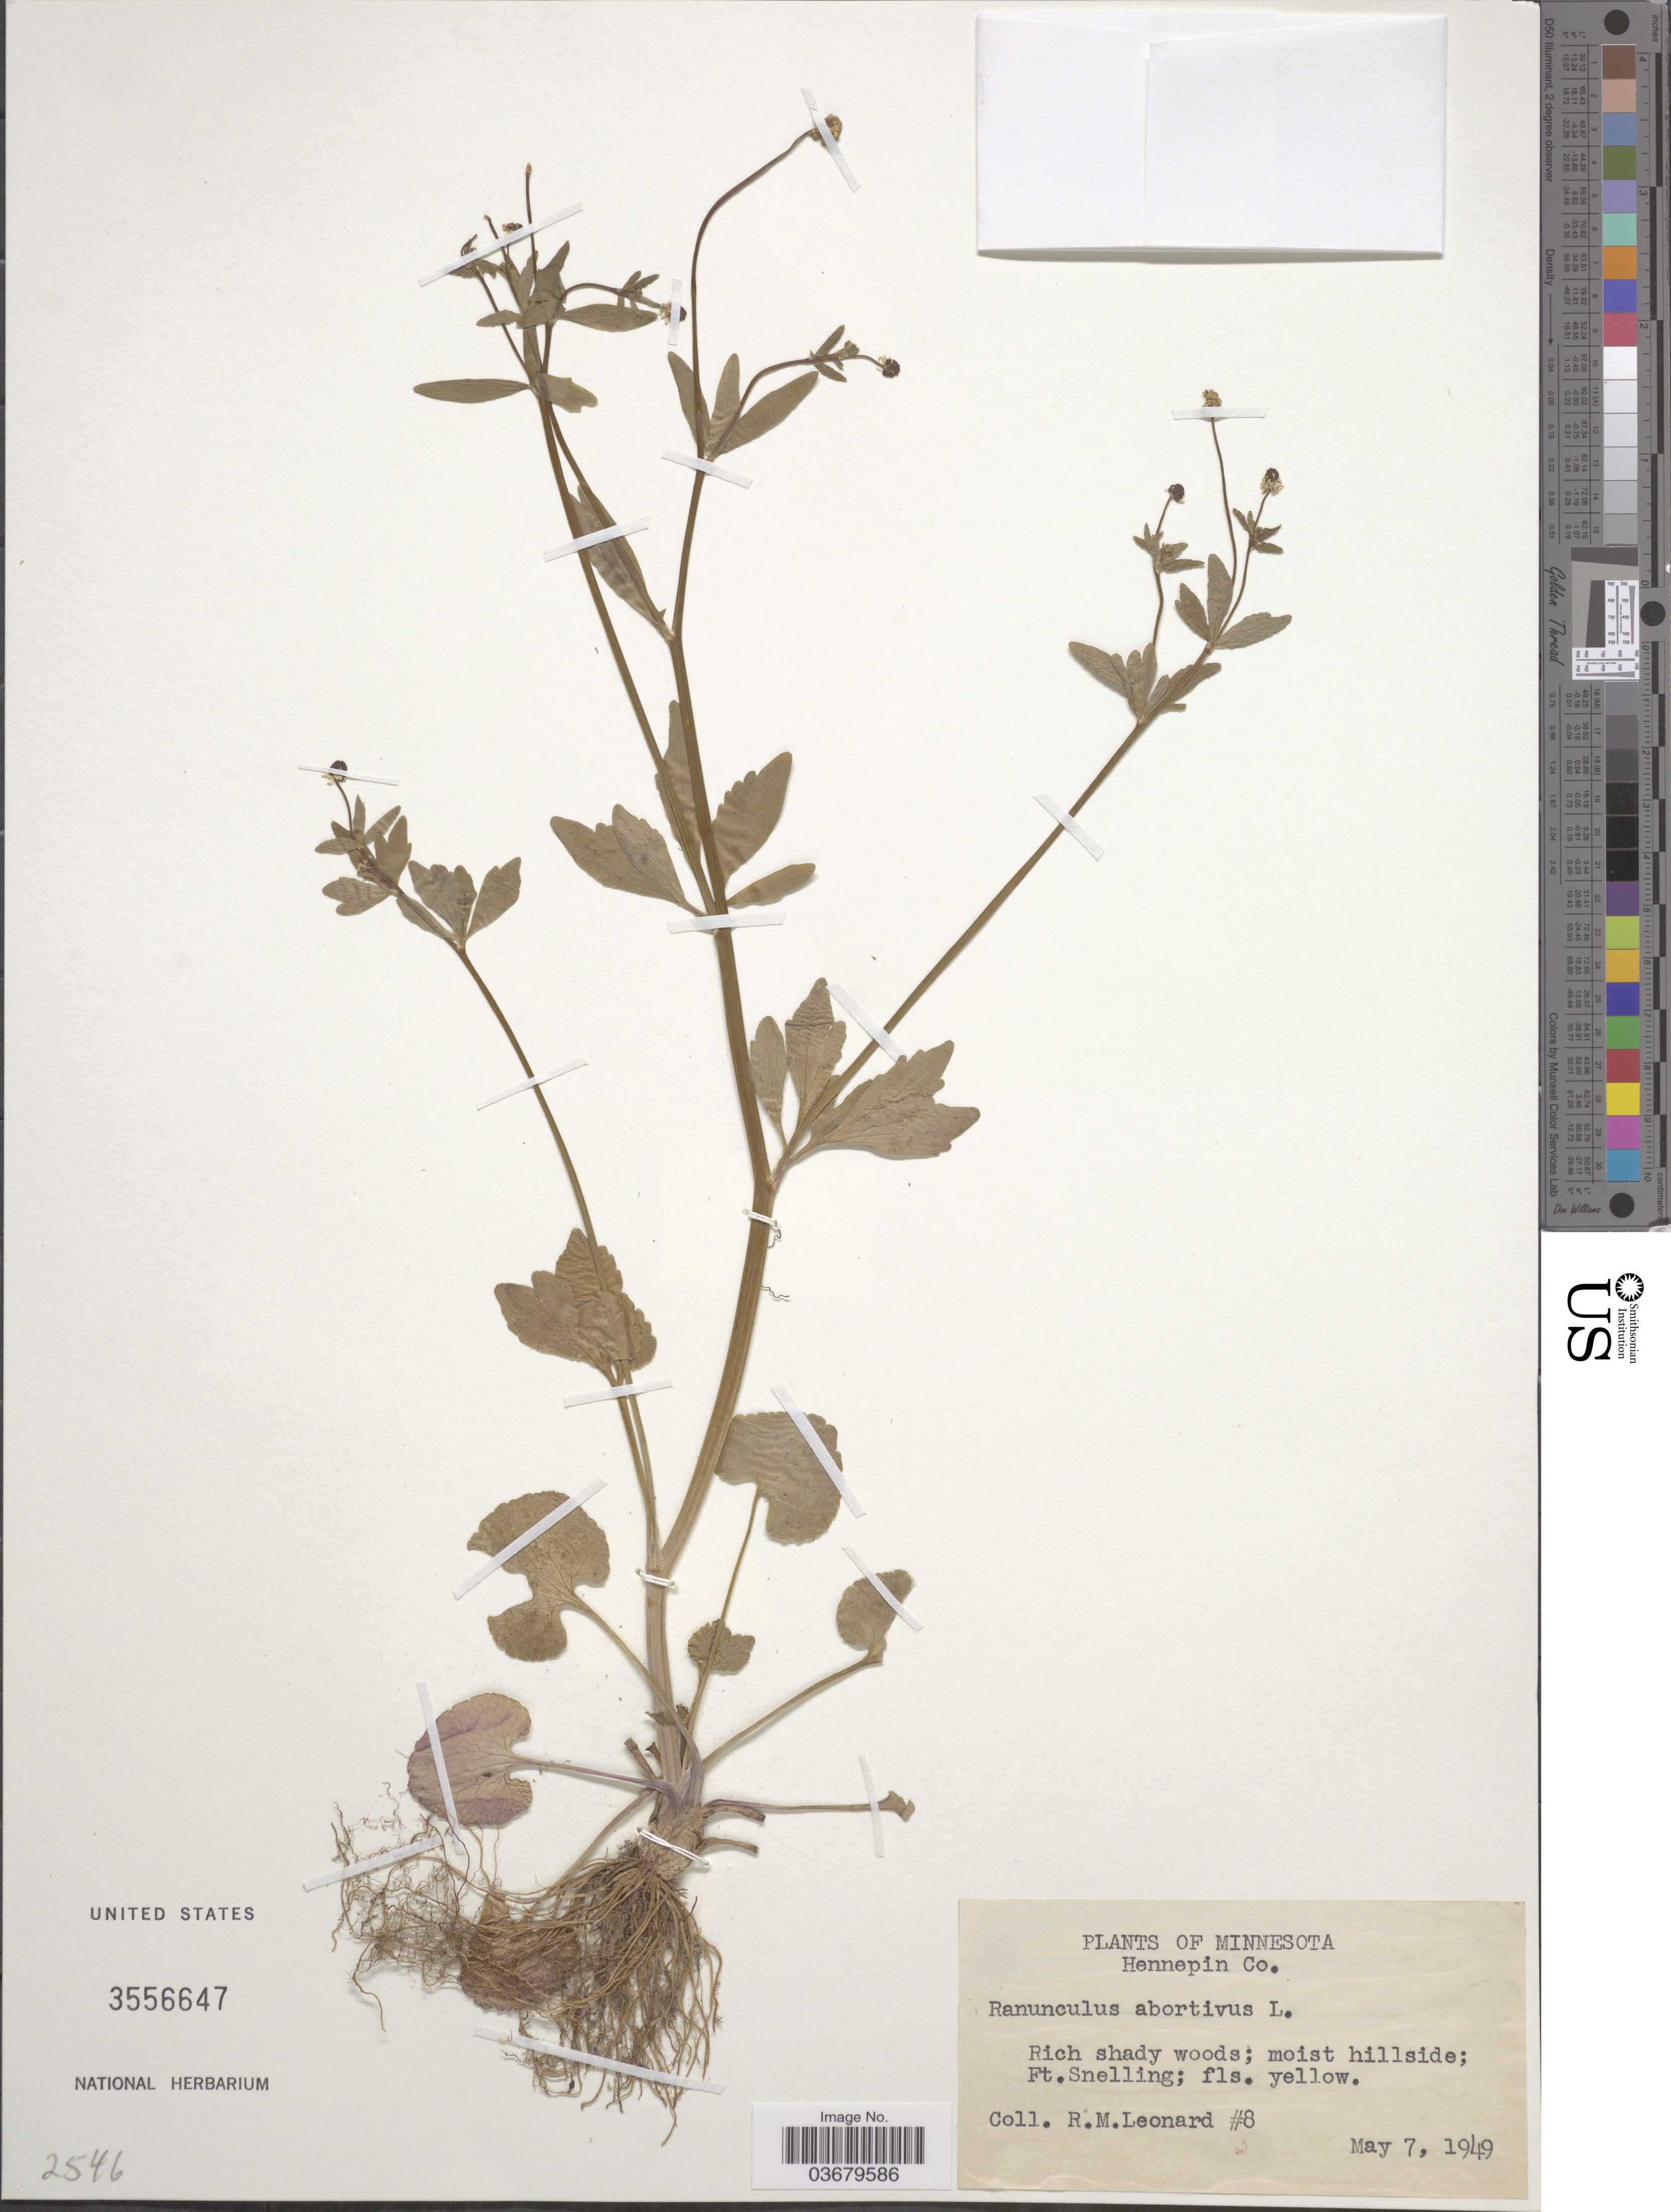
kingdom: Plantae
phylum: Tracheophyta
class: Magnoliopsida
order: Ranunculales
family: Ranunculaceae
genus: Ranunculus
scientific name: Ranunculus abortivus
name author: L.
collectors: R. Leonard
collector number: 8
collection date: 1949-05-07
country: United States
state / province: Minnesota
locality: Hennepin Co. Ft. Snelling.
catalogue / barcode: US 3556647